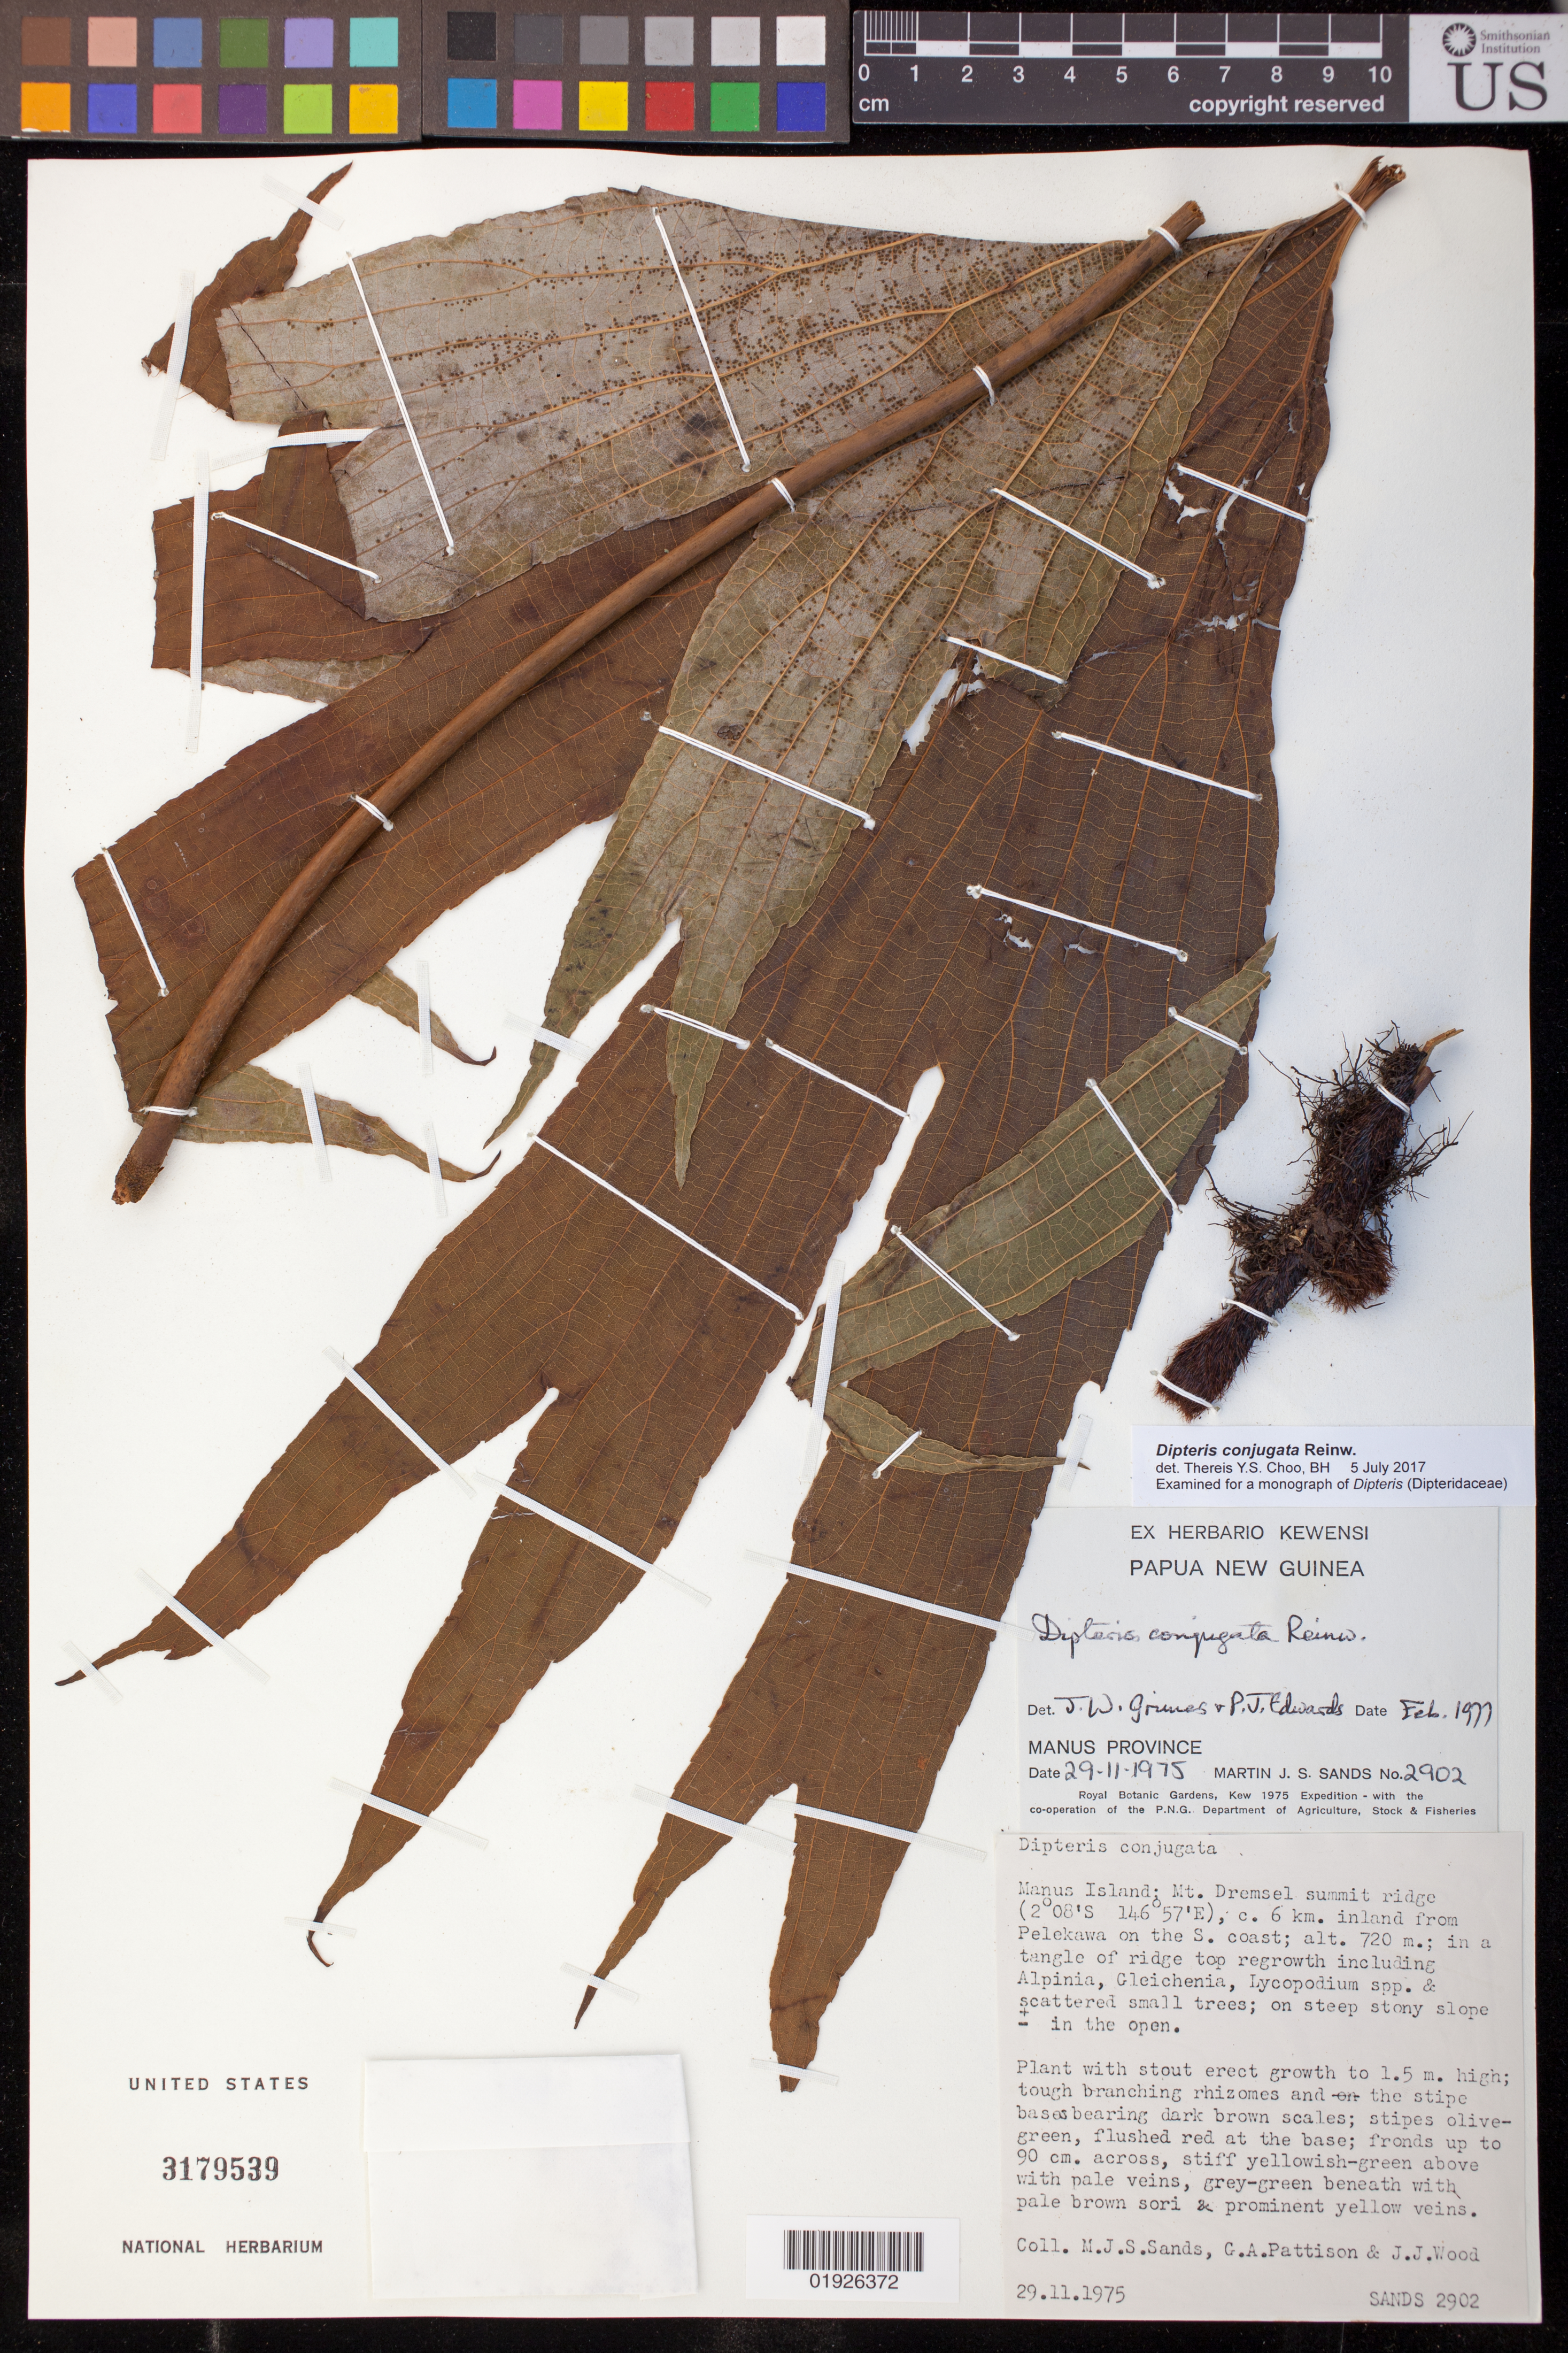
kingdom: Plantae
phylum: Tracheophyta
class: Polypodiopsida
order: Gleicheniales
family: Dipteridaceae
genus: Dipteris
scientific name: Dipteris conjugata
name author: Reinw.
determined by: Choo, Thereis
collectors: M. Sands, G. Pattison & J. Wood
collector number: SANDS 2902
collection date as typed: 29.11.1975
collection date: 1975-11-29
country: Papua New Guinea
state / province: Manus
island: Manus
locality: Mt. Dremsel summit ridge, ca. 6 km inland from Pelekawa on the S. coast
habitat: In a tangle of ridge top regrowth; on a steep slope in the open.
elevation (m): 720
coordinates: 2 08 S, 146 57 E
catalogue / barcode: US 3179539